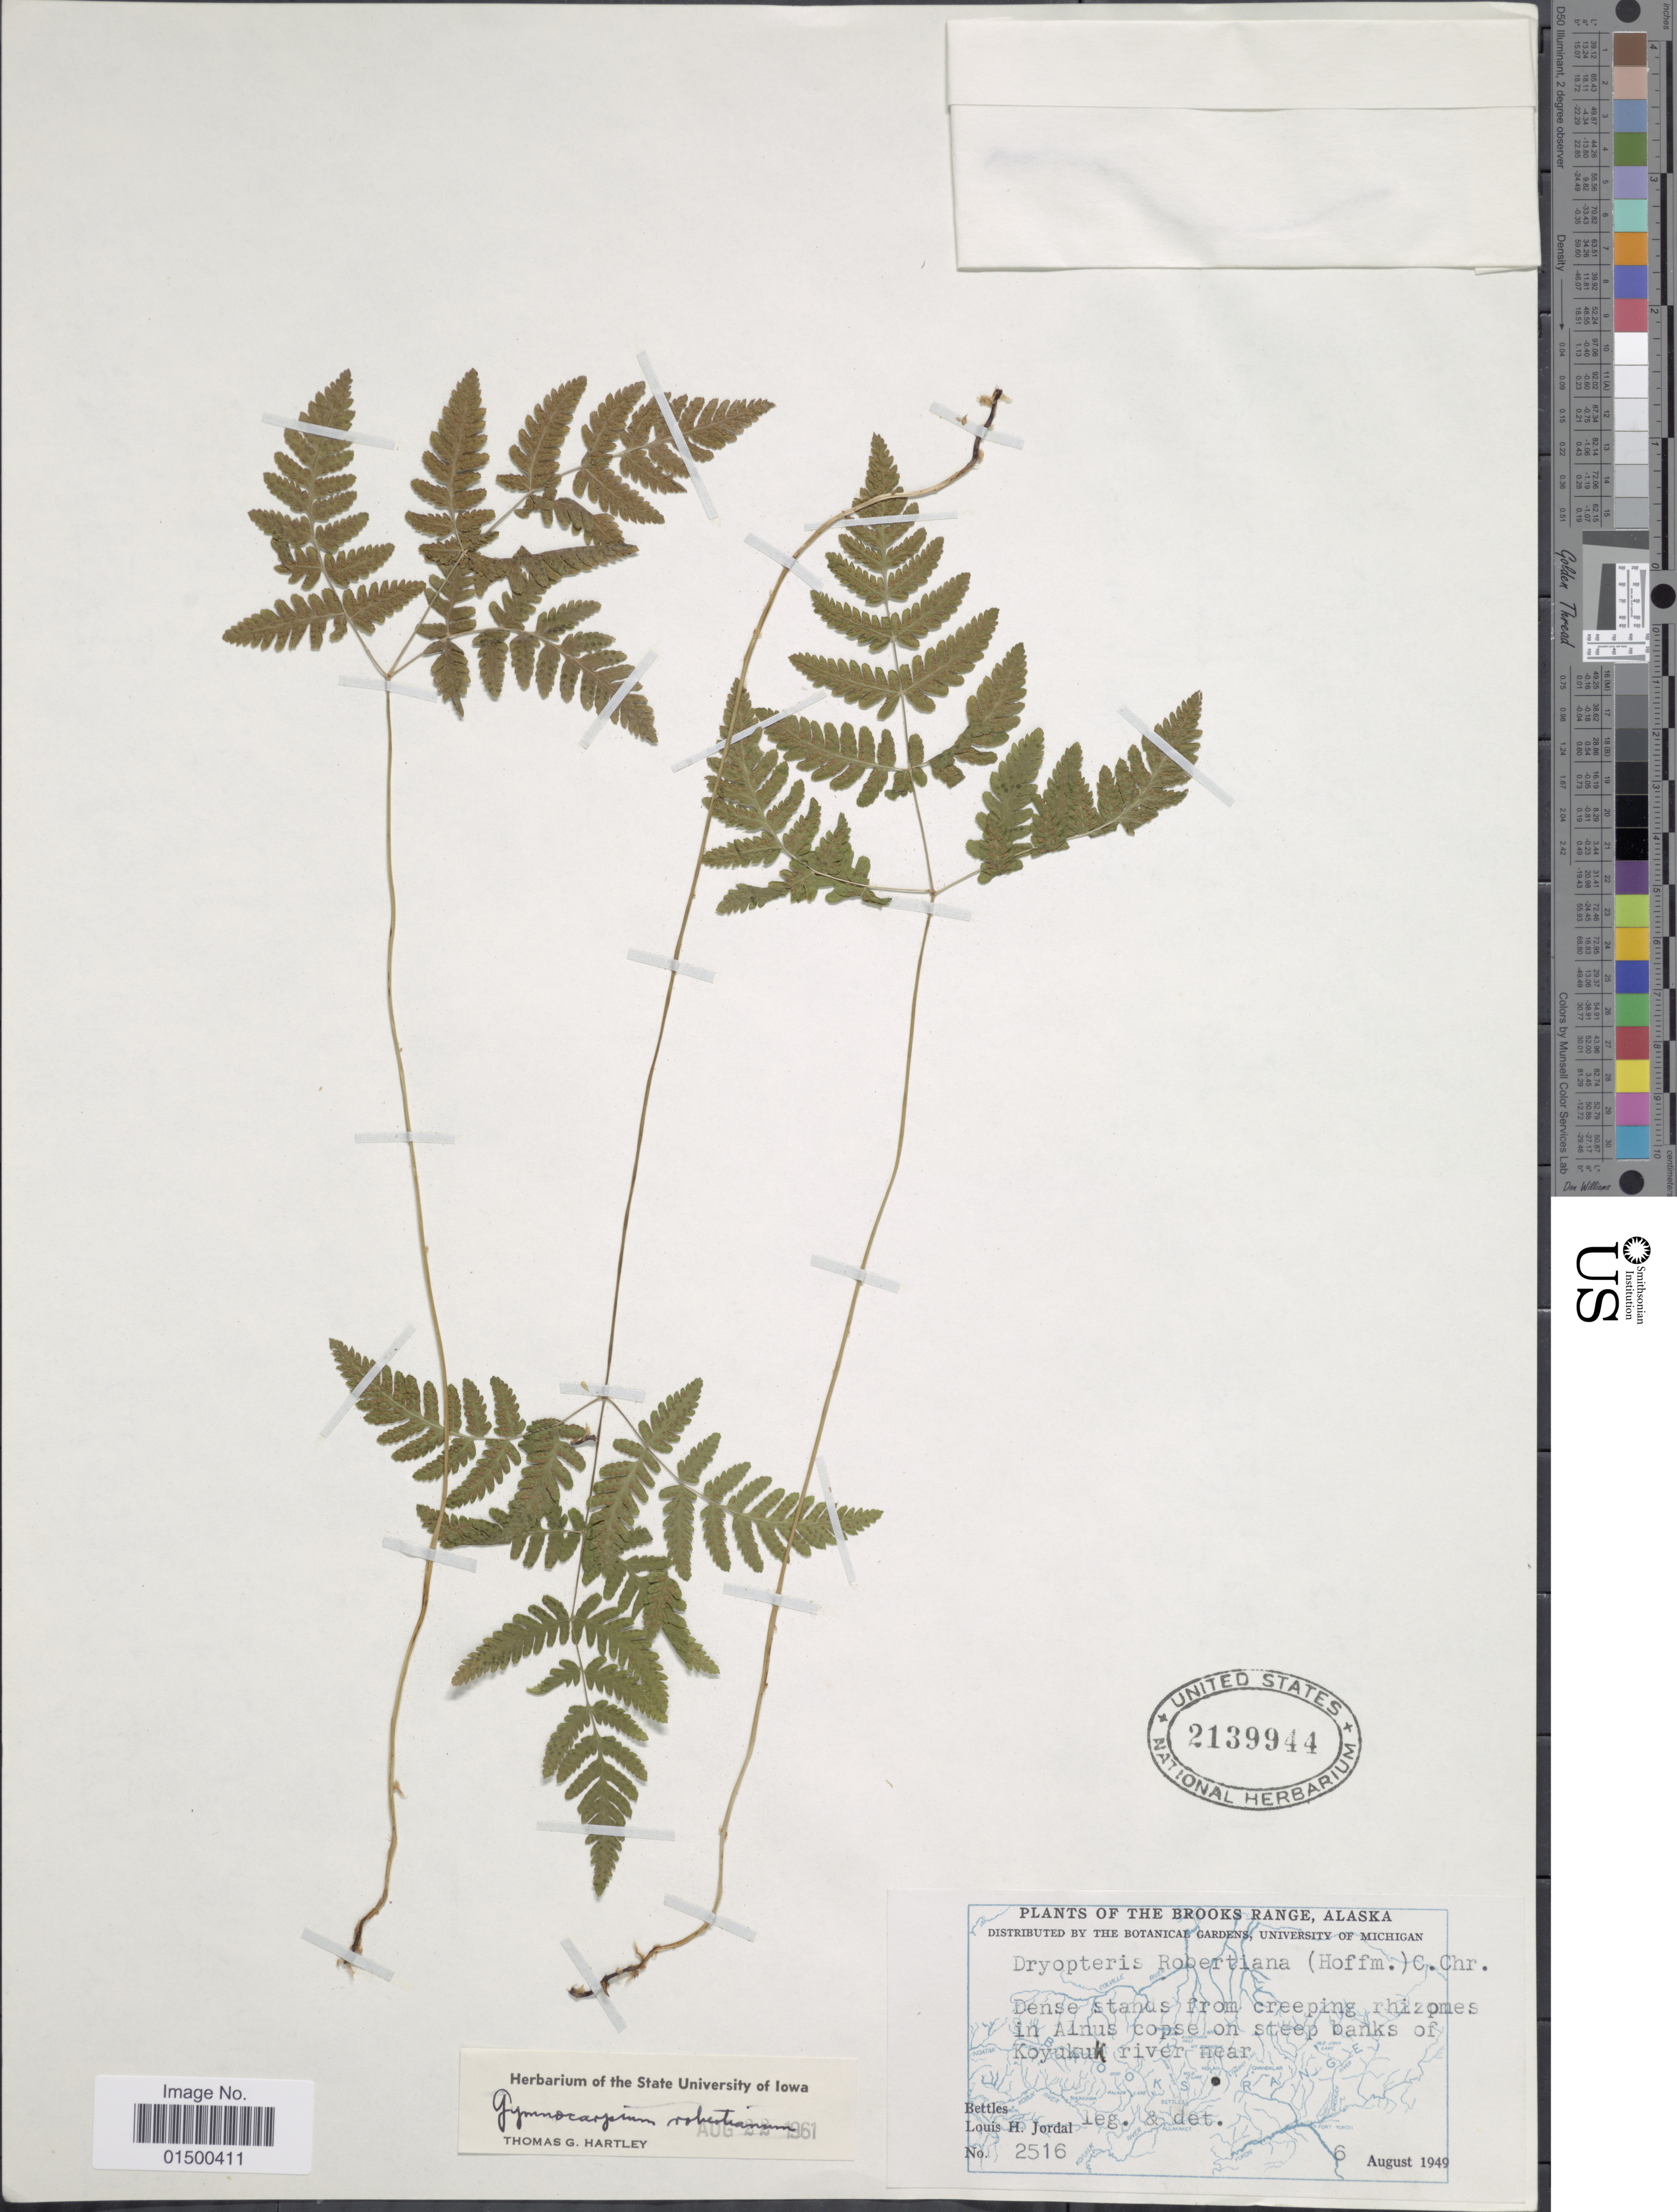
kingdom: Plantae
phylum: Tracheophyta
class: Polypodiopsida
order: Polypodiales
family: Cystopteridaceae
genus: Gymnocarpium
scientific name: Gymnocarpium robertianum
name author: (Hoffm.) Newman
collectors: L. Jordal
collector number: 2516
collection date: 1949-08-06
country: United States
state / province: Alaska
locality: Brooks Range, Alaska. Dense stands from creeping rhizomes in Alnus copse on steep banks of Koyukuk river near Bettles.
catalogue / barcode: US 2139944